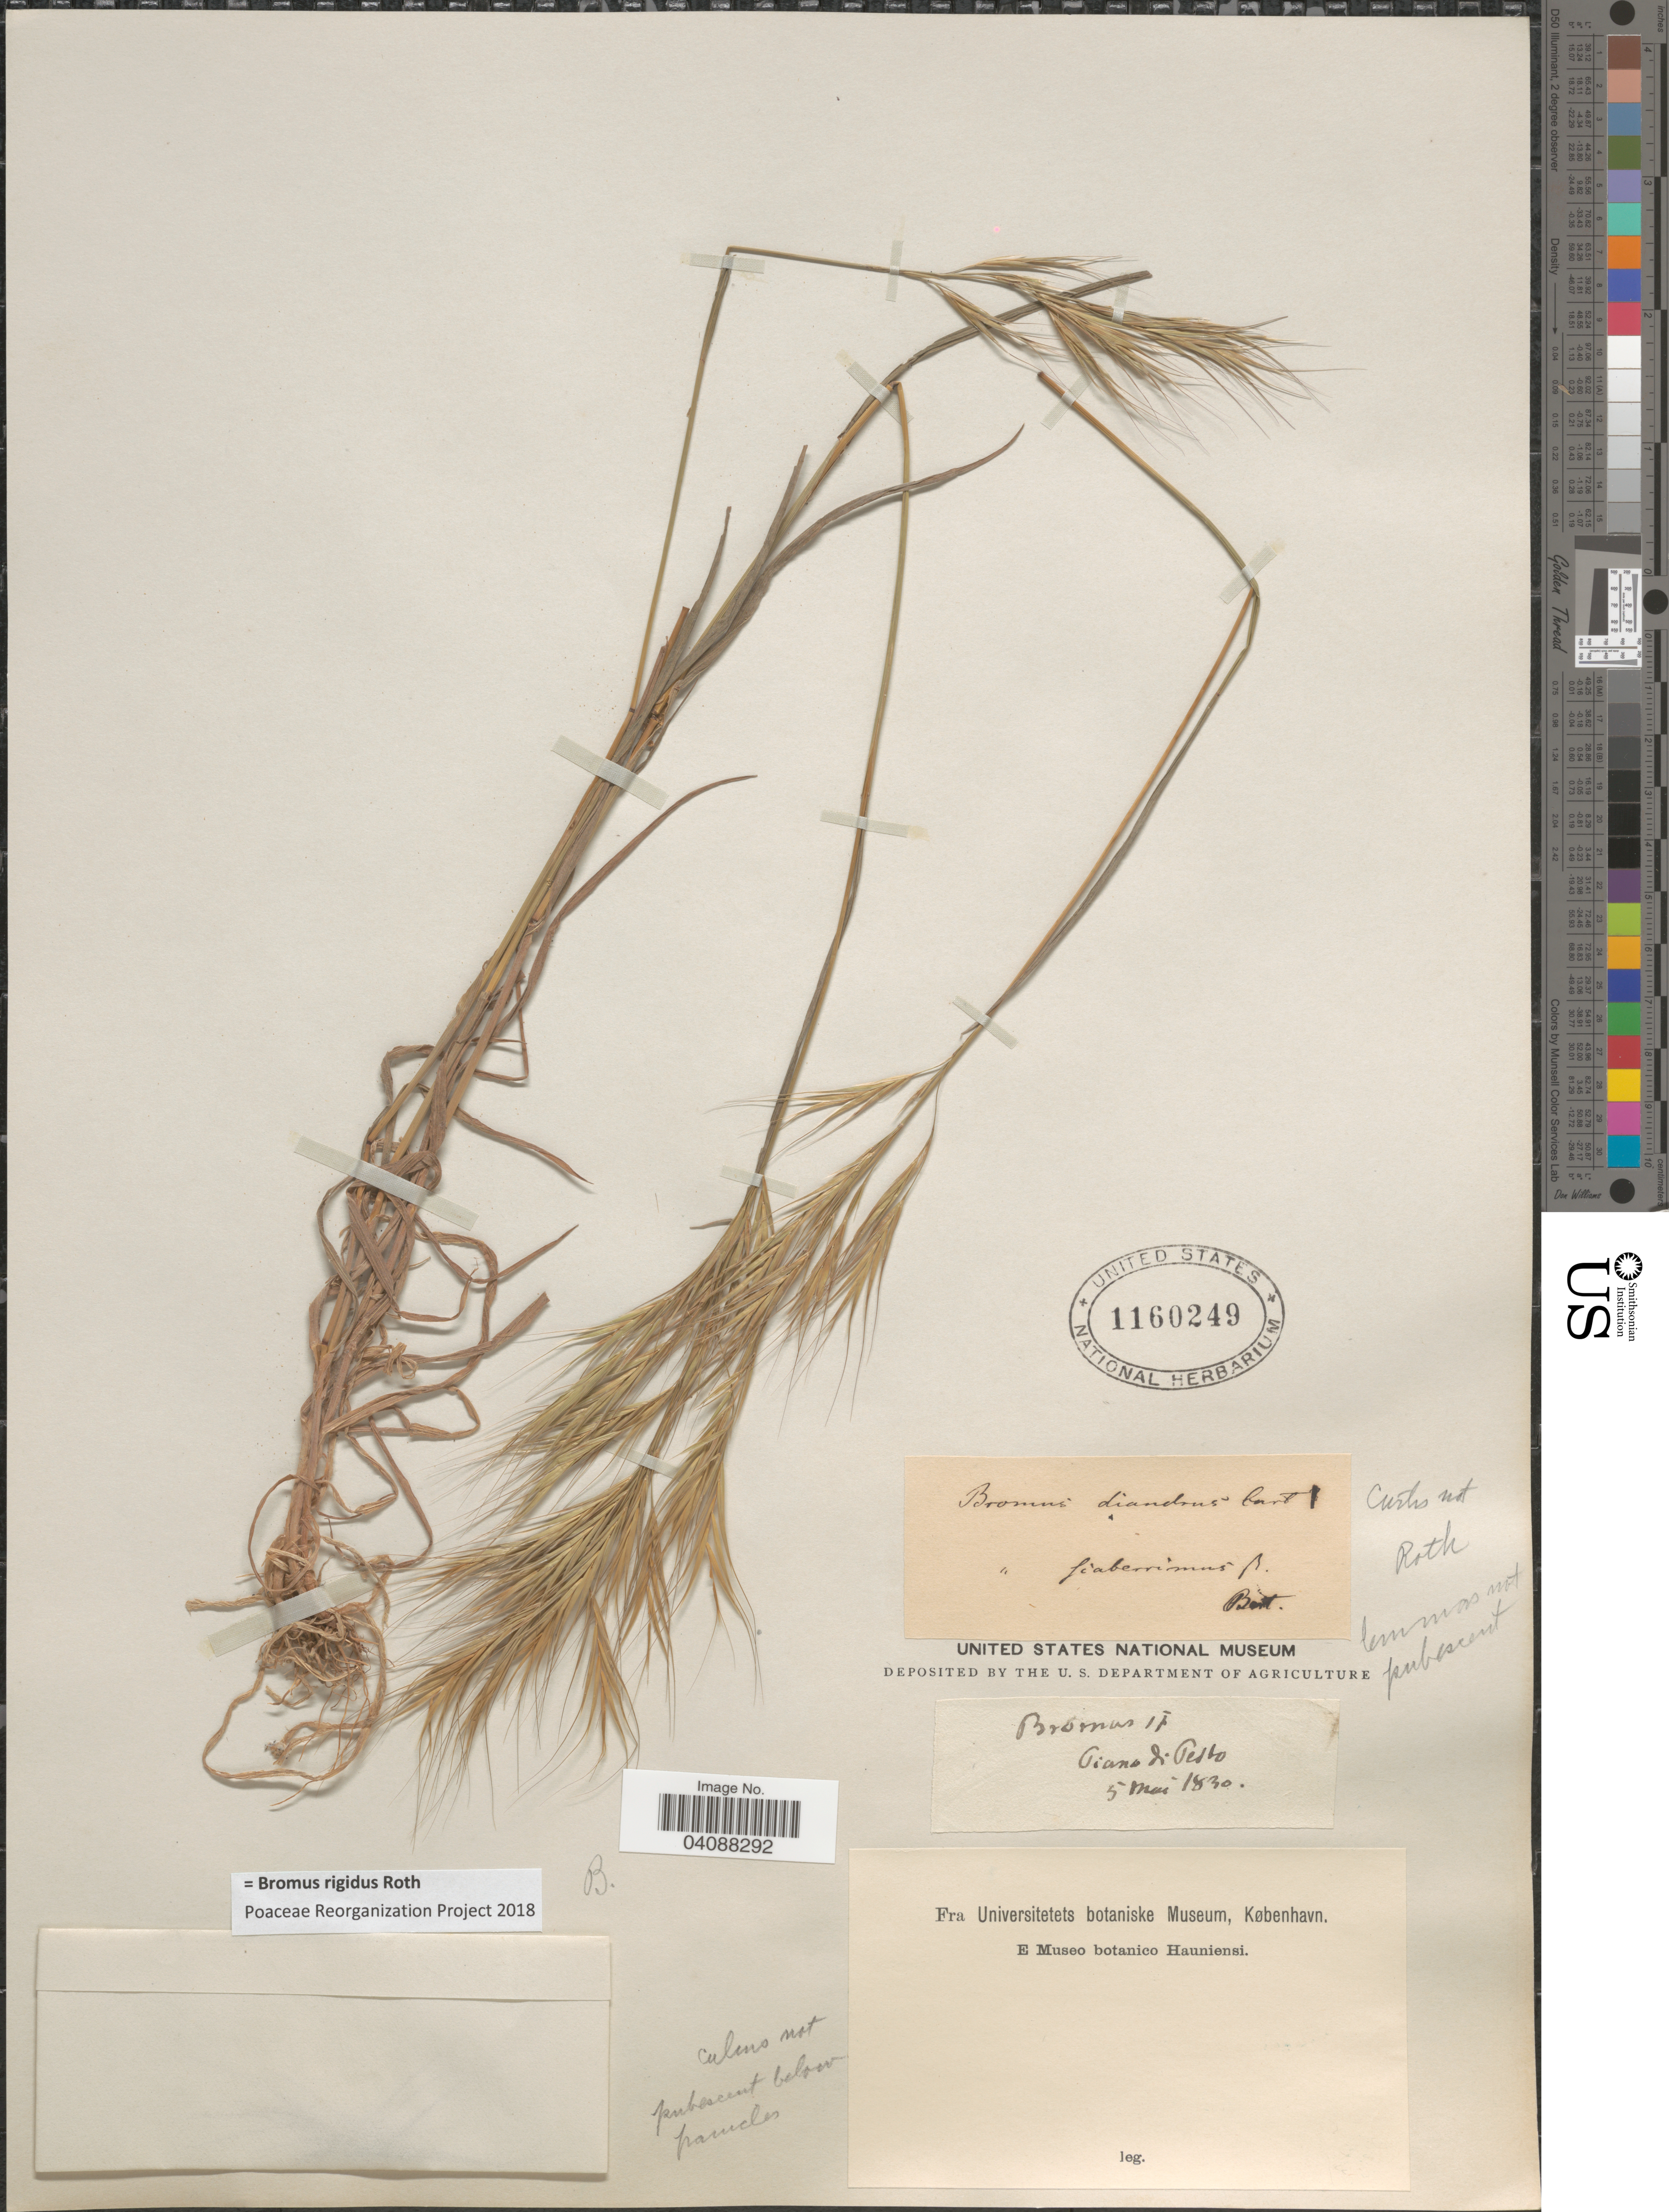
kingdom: Plantae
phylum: Tracheophyta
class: Liliopsida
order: Poales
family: Poaceae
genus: Bromus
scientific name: Bromus rigidus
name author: Roth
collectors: Bent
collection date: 1830-05-05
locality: Piane di Pesso.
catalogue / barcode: US 1160249